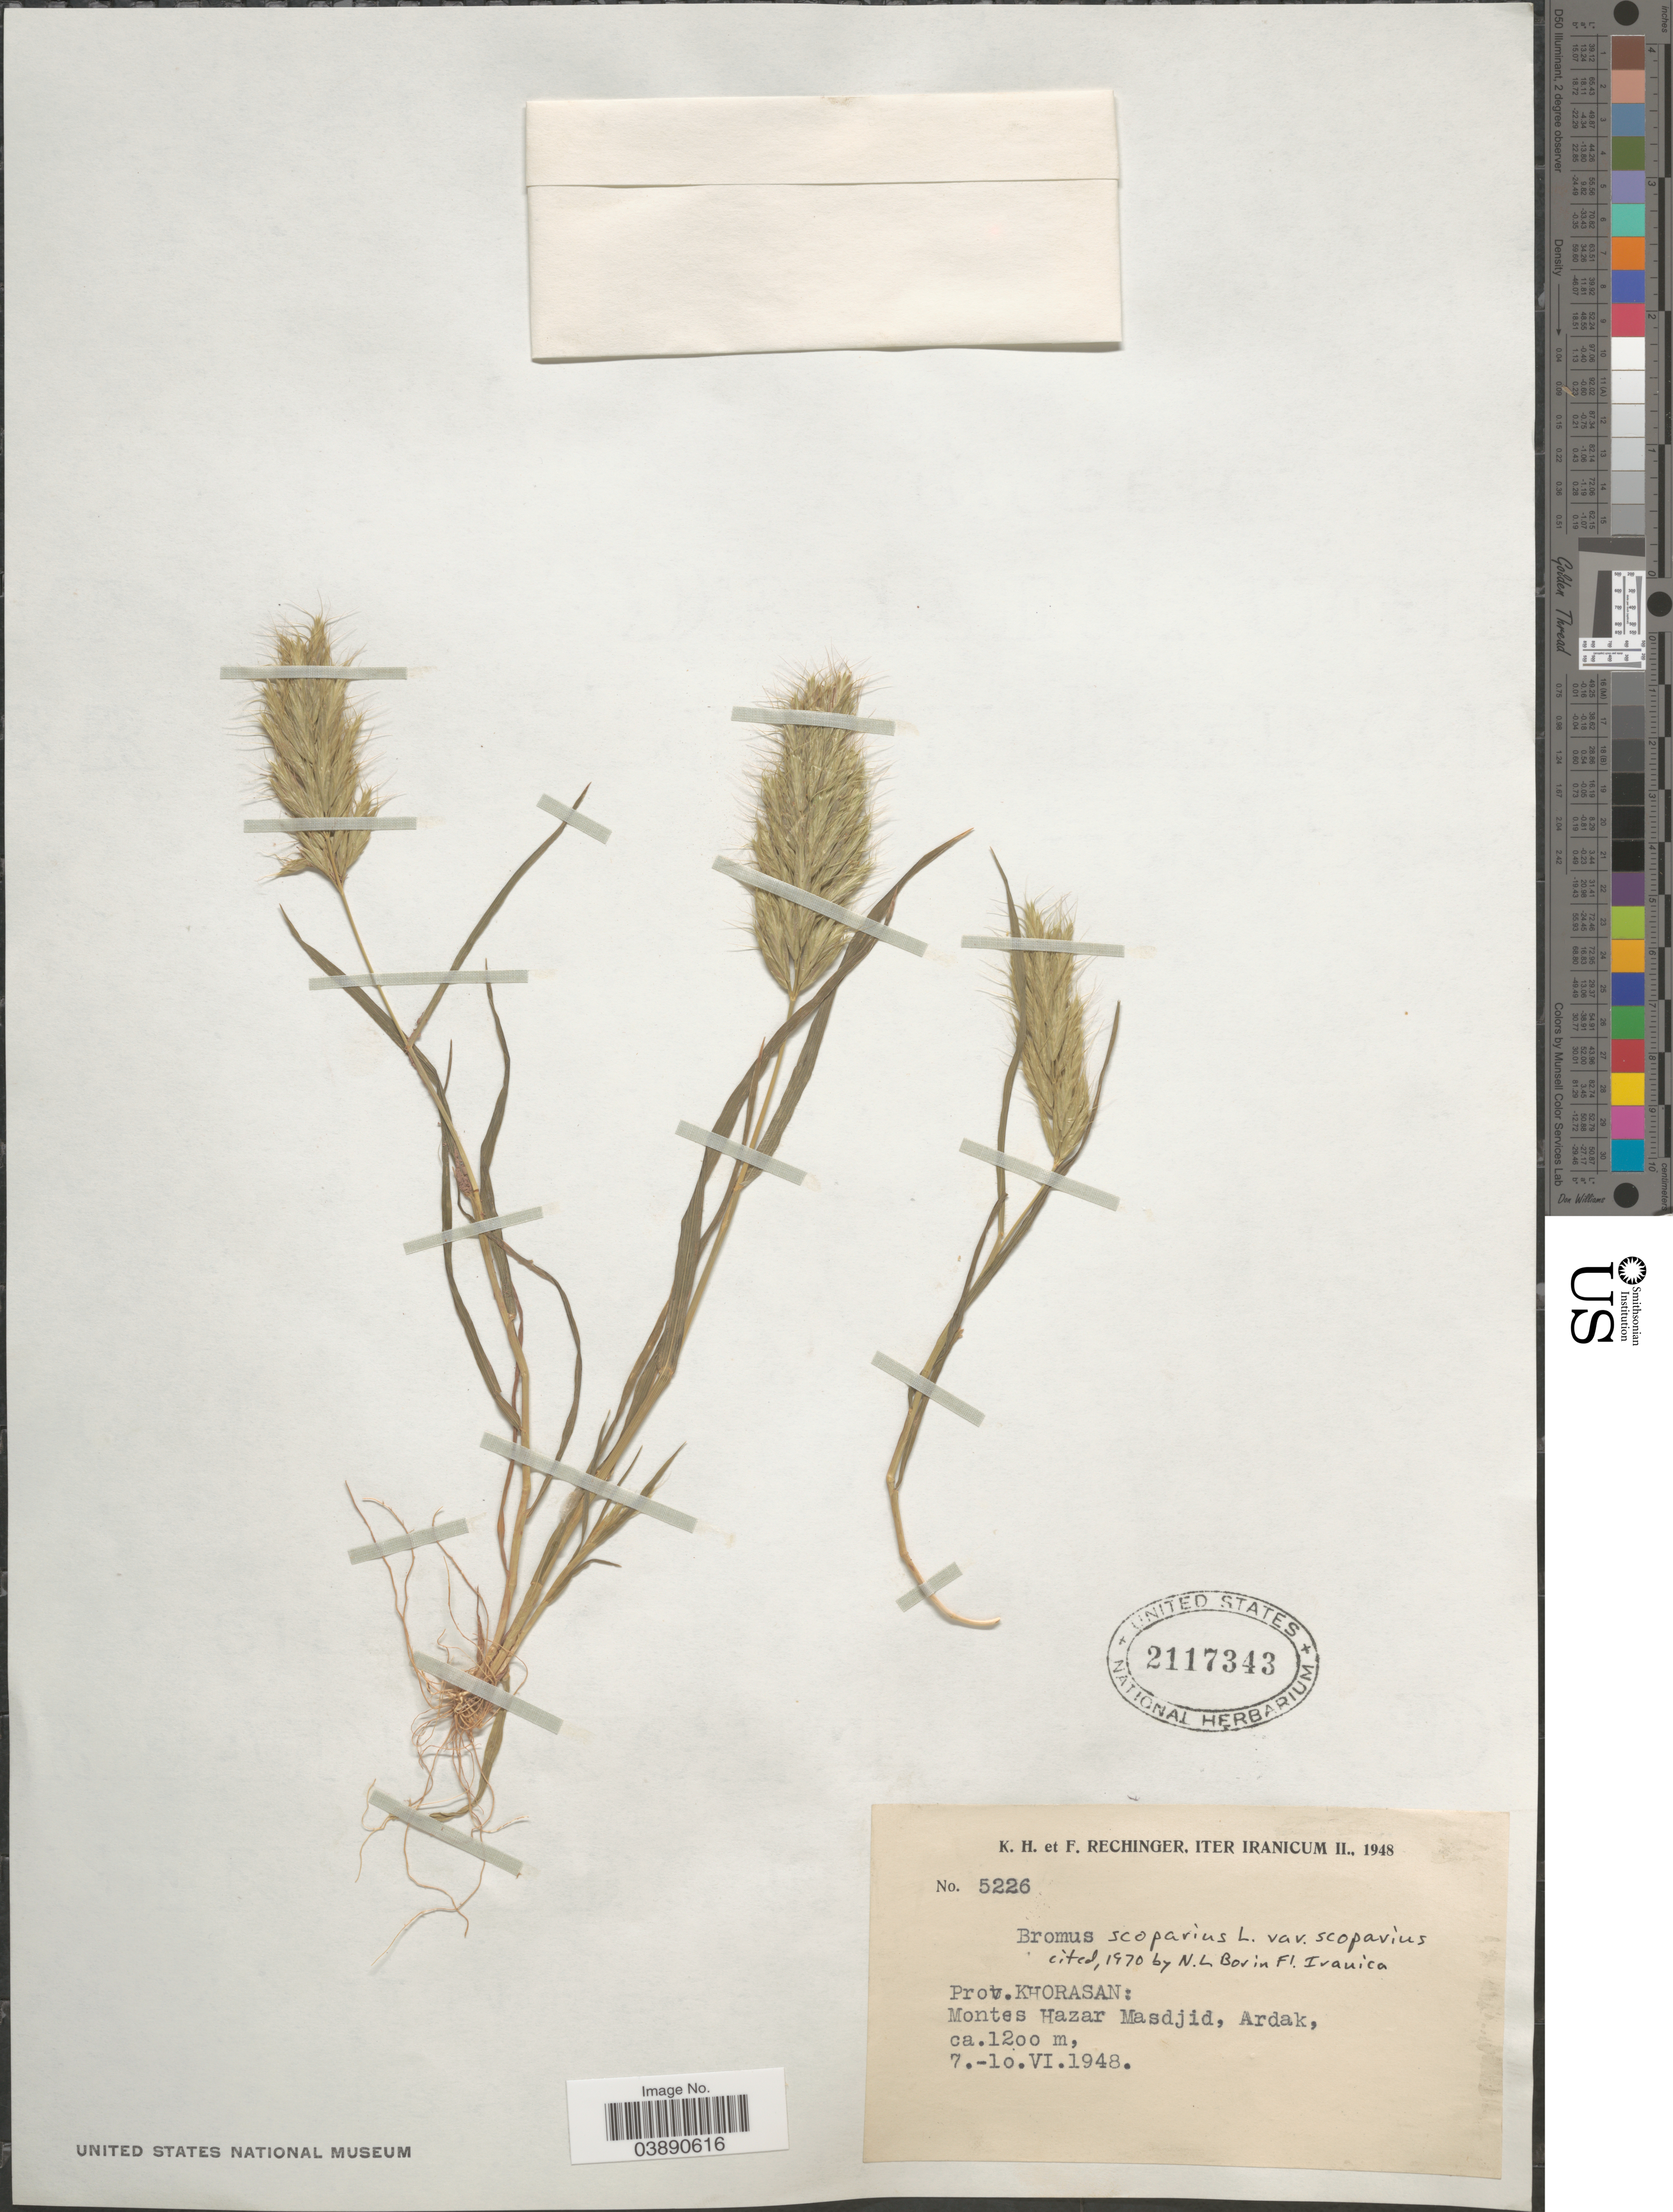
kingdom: Plantae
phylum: Tracheophyta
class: Liliopsida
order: Poales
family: Poaceae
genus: Bromus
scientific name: Bromus scoparius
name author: L.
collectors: K. H. Rechinger & F. Rechinger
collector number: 5226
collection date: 1948-06-07/1948-06-10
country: Iran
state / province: Khorasan [obsolete]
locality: Iter Iranicum II., 1948. Prov. Khorasan: Montes Hazar Masdjid, Ardak.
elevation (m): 1200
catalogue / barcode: US 2117343